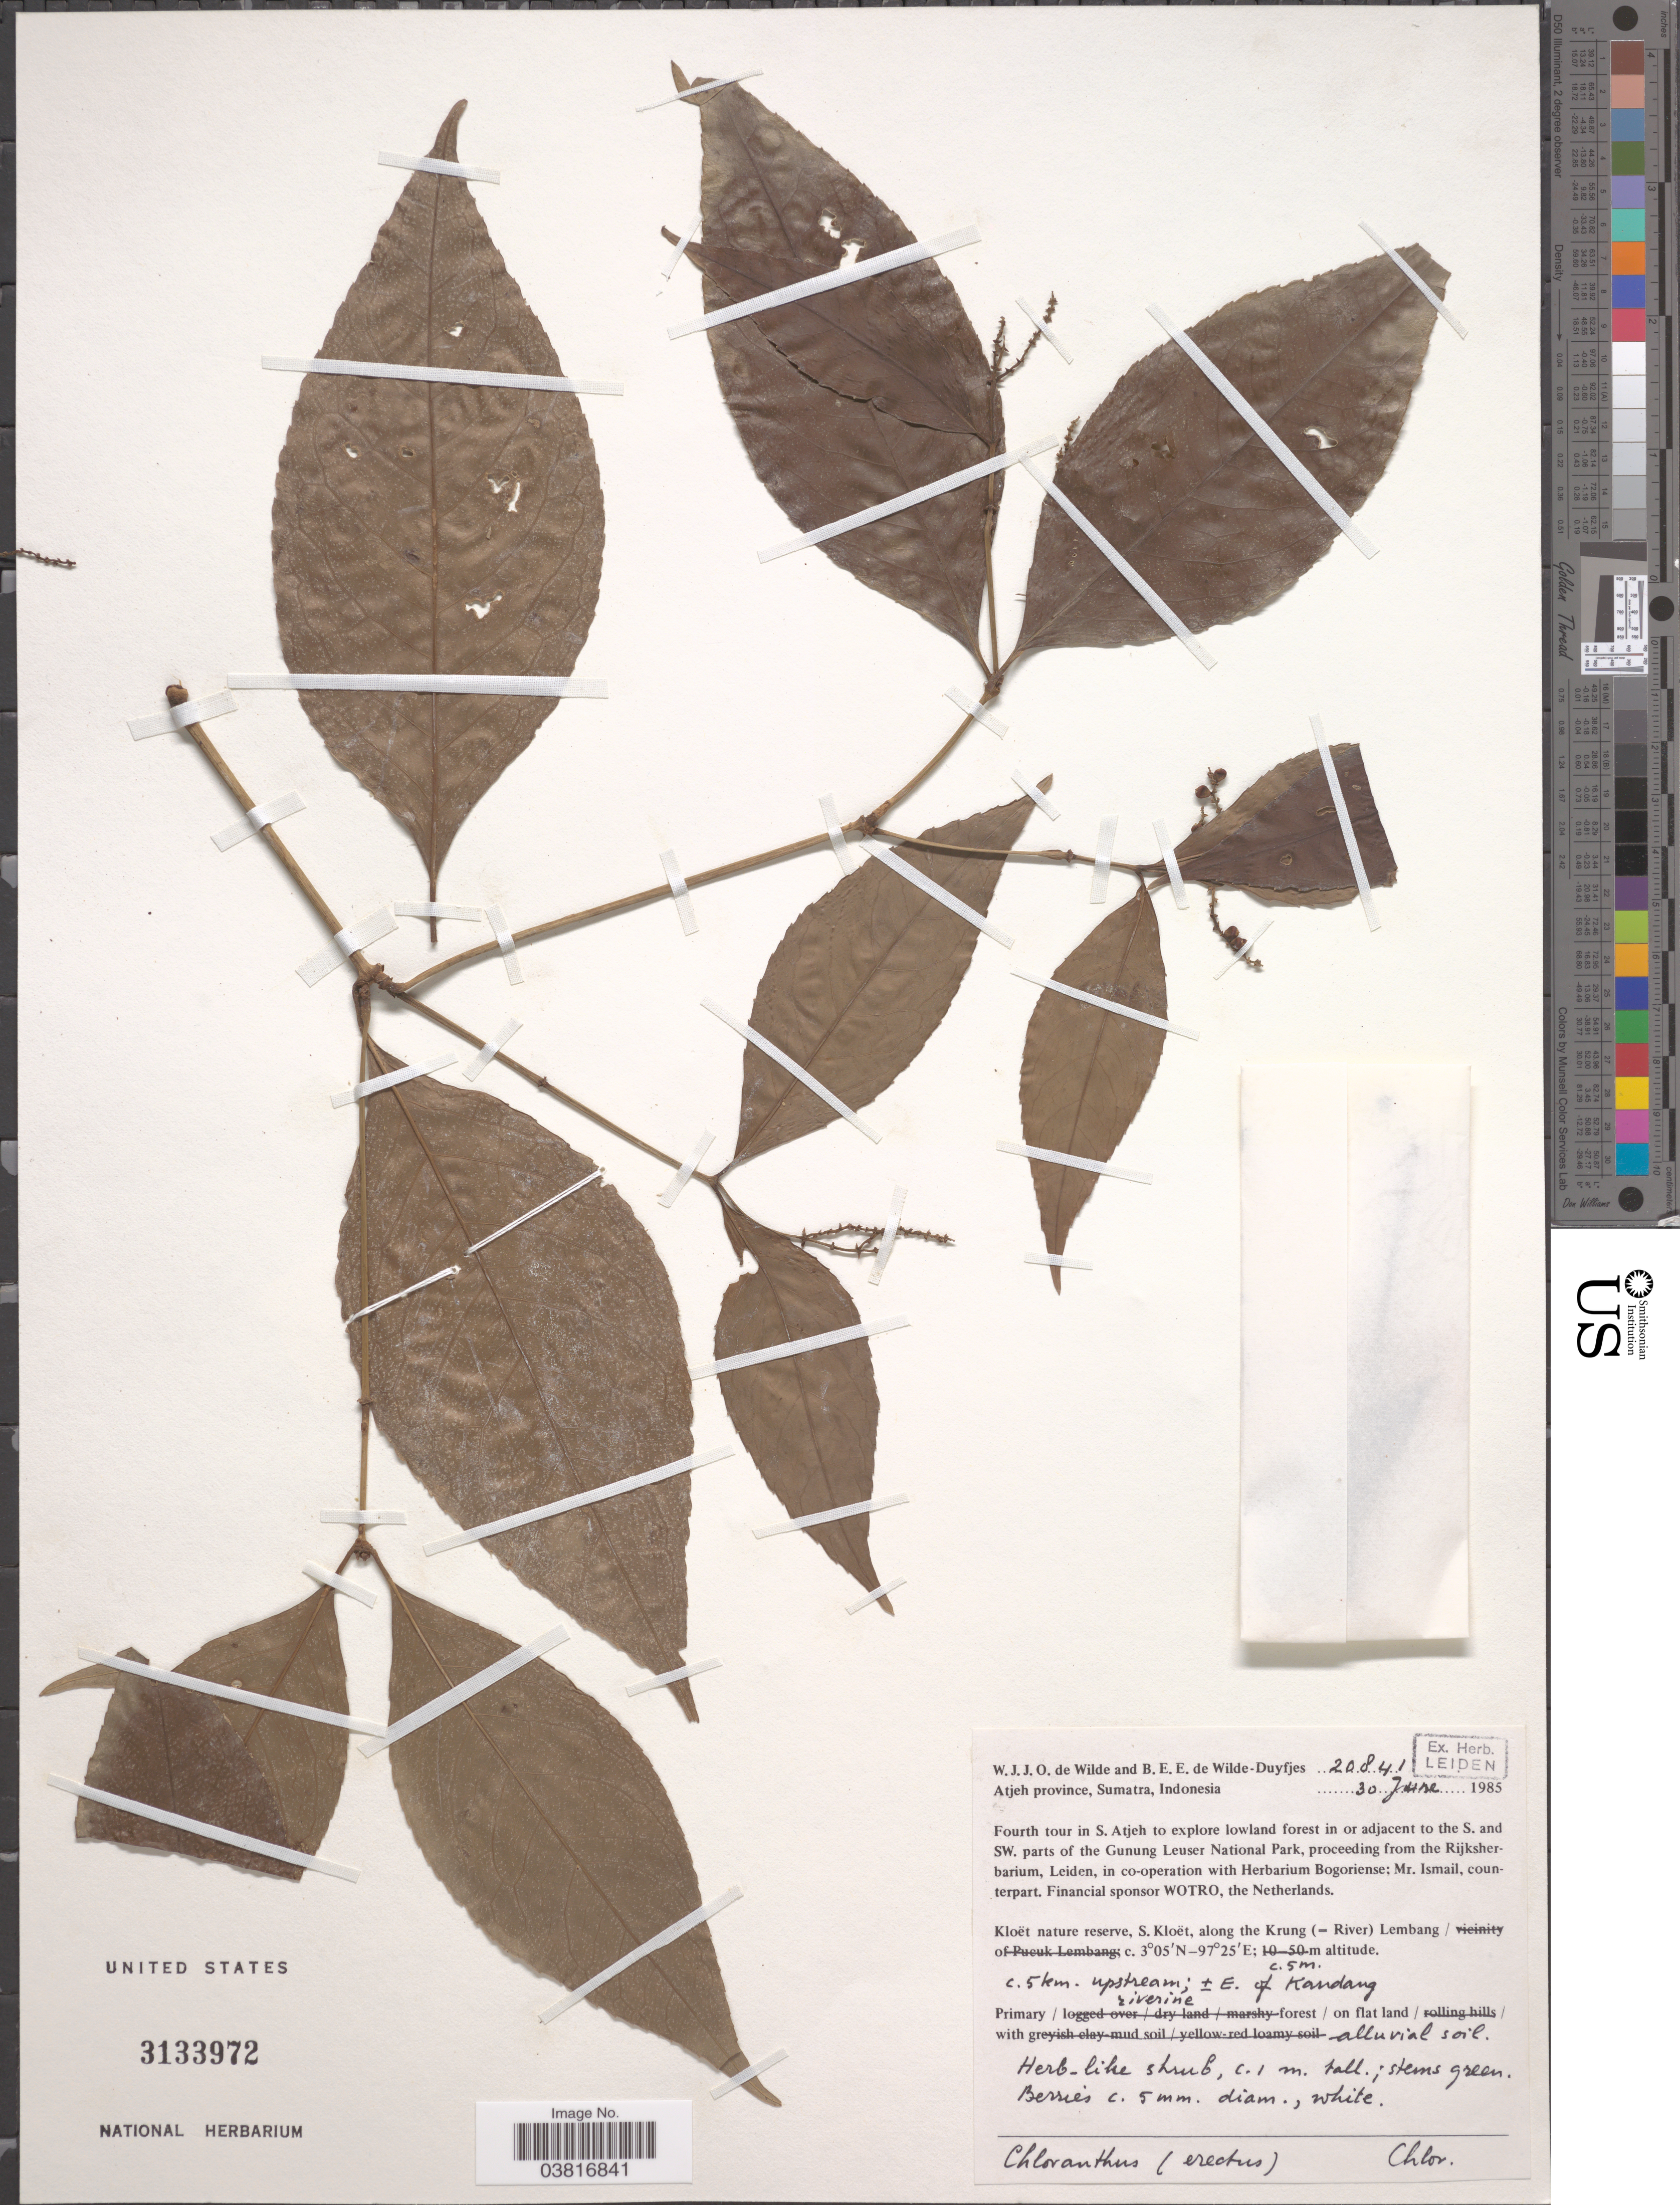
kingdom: Plantae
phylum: Tracheophyta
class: Magnoliopsida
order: Chloranthales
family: Chloranthaceae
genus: Chloranthus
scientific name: Chloranthus erectus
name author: (Buch.-Ham.) Verdc.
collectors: W. J. de Wilde & B. E. de Wilde-Duyfjes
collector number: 20841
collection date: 1985-06-30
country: Indonesia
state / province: Sumatra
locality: Atjeh province. Fourth tour in S. Atjeh to explore lowland forest in or adjacent to the S. and SW. parts of the Gunung Leuser National Park. Kloët nature reserve, S. Kloët, along the Krung (=River) Lembang. C. 5 km. upstream; ± E. of Kandang riverine.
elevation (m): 5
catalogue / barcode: US 3133972